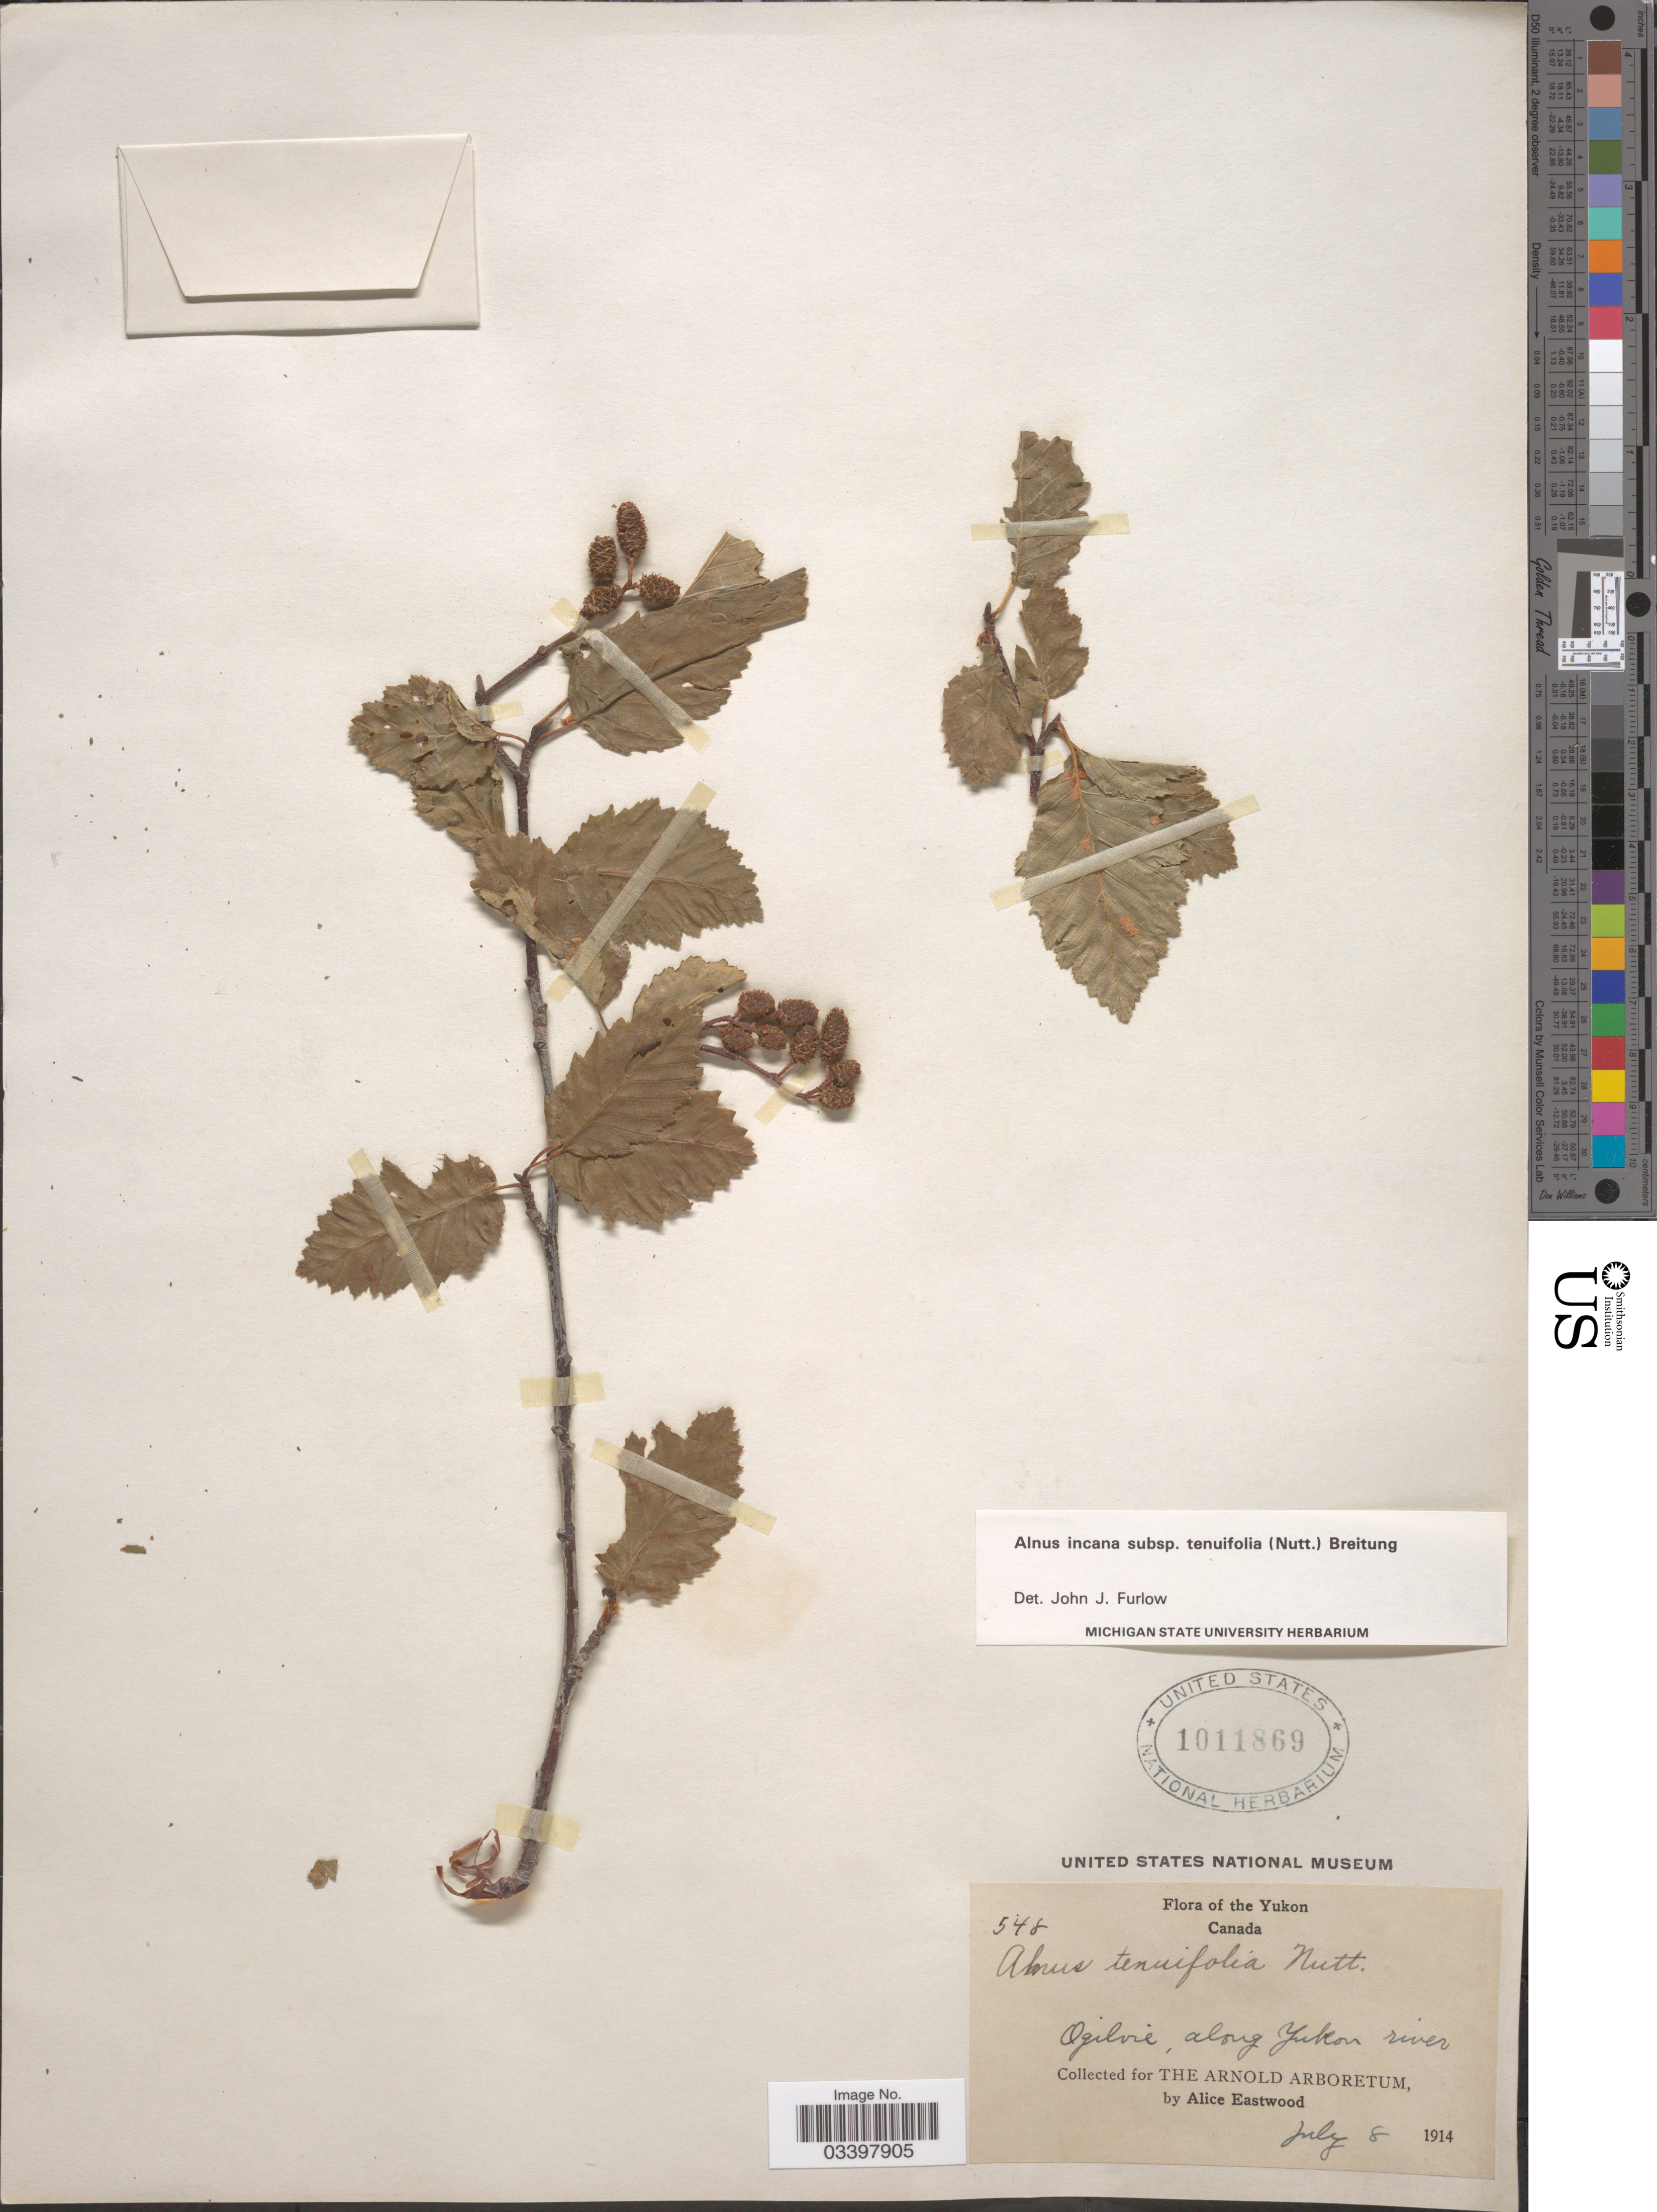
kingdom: Plantae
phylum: Tracheophyta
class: Magnoliopsida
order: Fagales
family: Betulaceae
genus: Alnus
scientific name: Alnus incana subsp. tenuifolia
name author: (Nutt.) Breitung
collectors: A. Eastwood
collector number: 548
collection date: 1914-07-08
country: Canada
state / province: Yukon Territory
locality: Ogilvie, along Yukon river.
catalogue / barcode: US 1011869